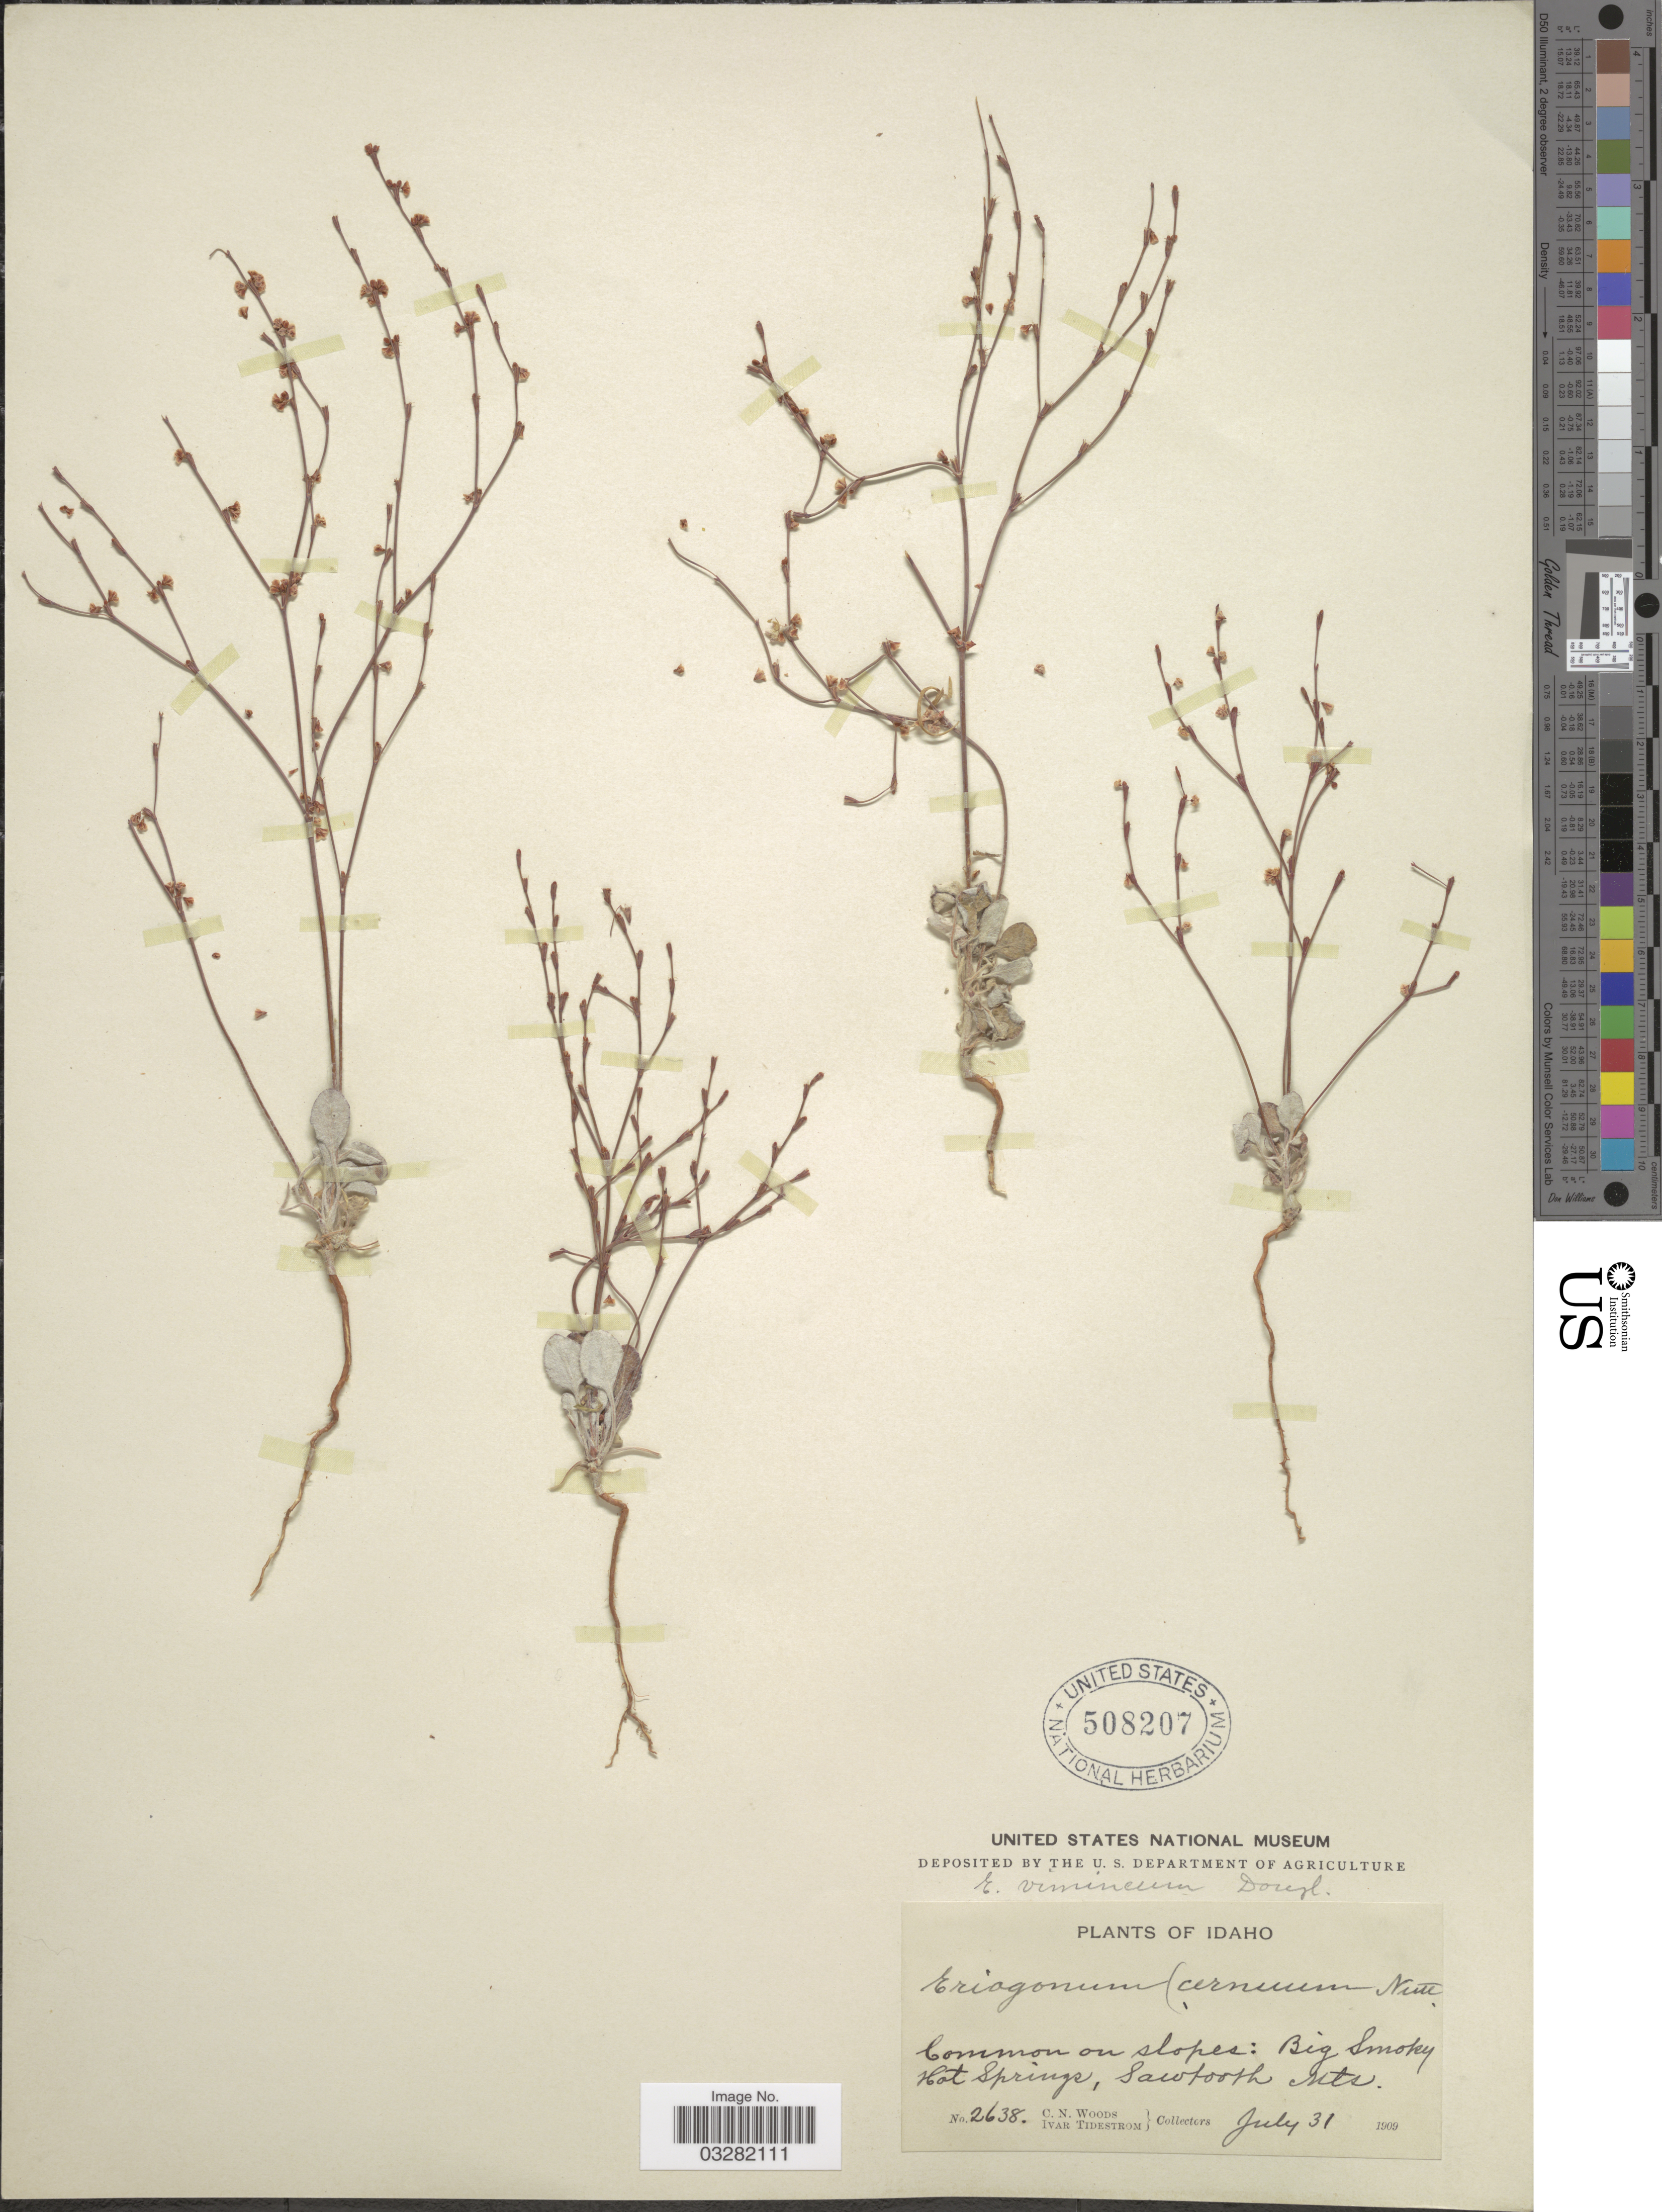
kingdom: Plantae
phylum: Tracheophyta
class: Magnoliopsida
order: Caryophyllales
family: Polygonaceae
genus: Eriogonum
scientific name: Eriogonum vimineum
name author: Douglas ex Benth.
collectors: C. Woods & I. F. Tidestrom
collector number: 2638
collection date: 1909-07-31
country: United States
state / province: Idaho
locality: Big smokey Hot Springs, Sawtooth Mts.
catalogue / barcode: US 508207